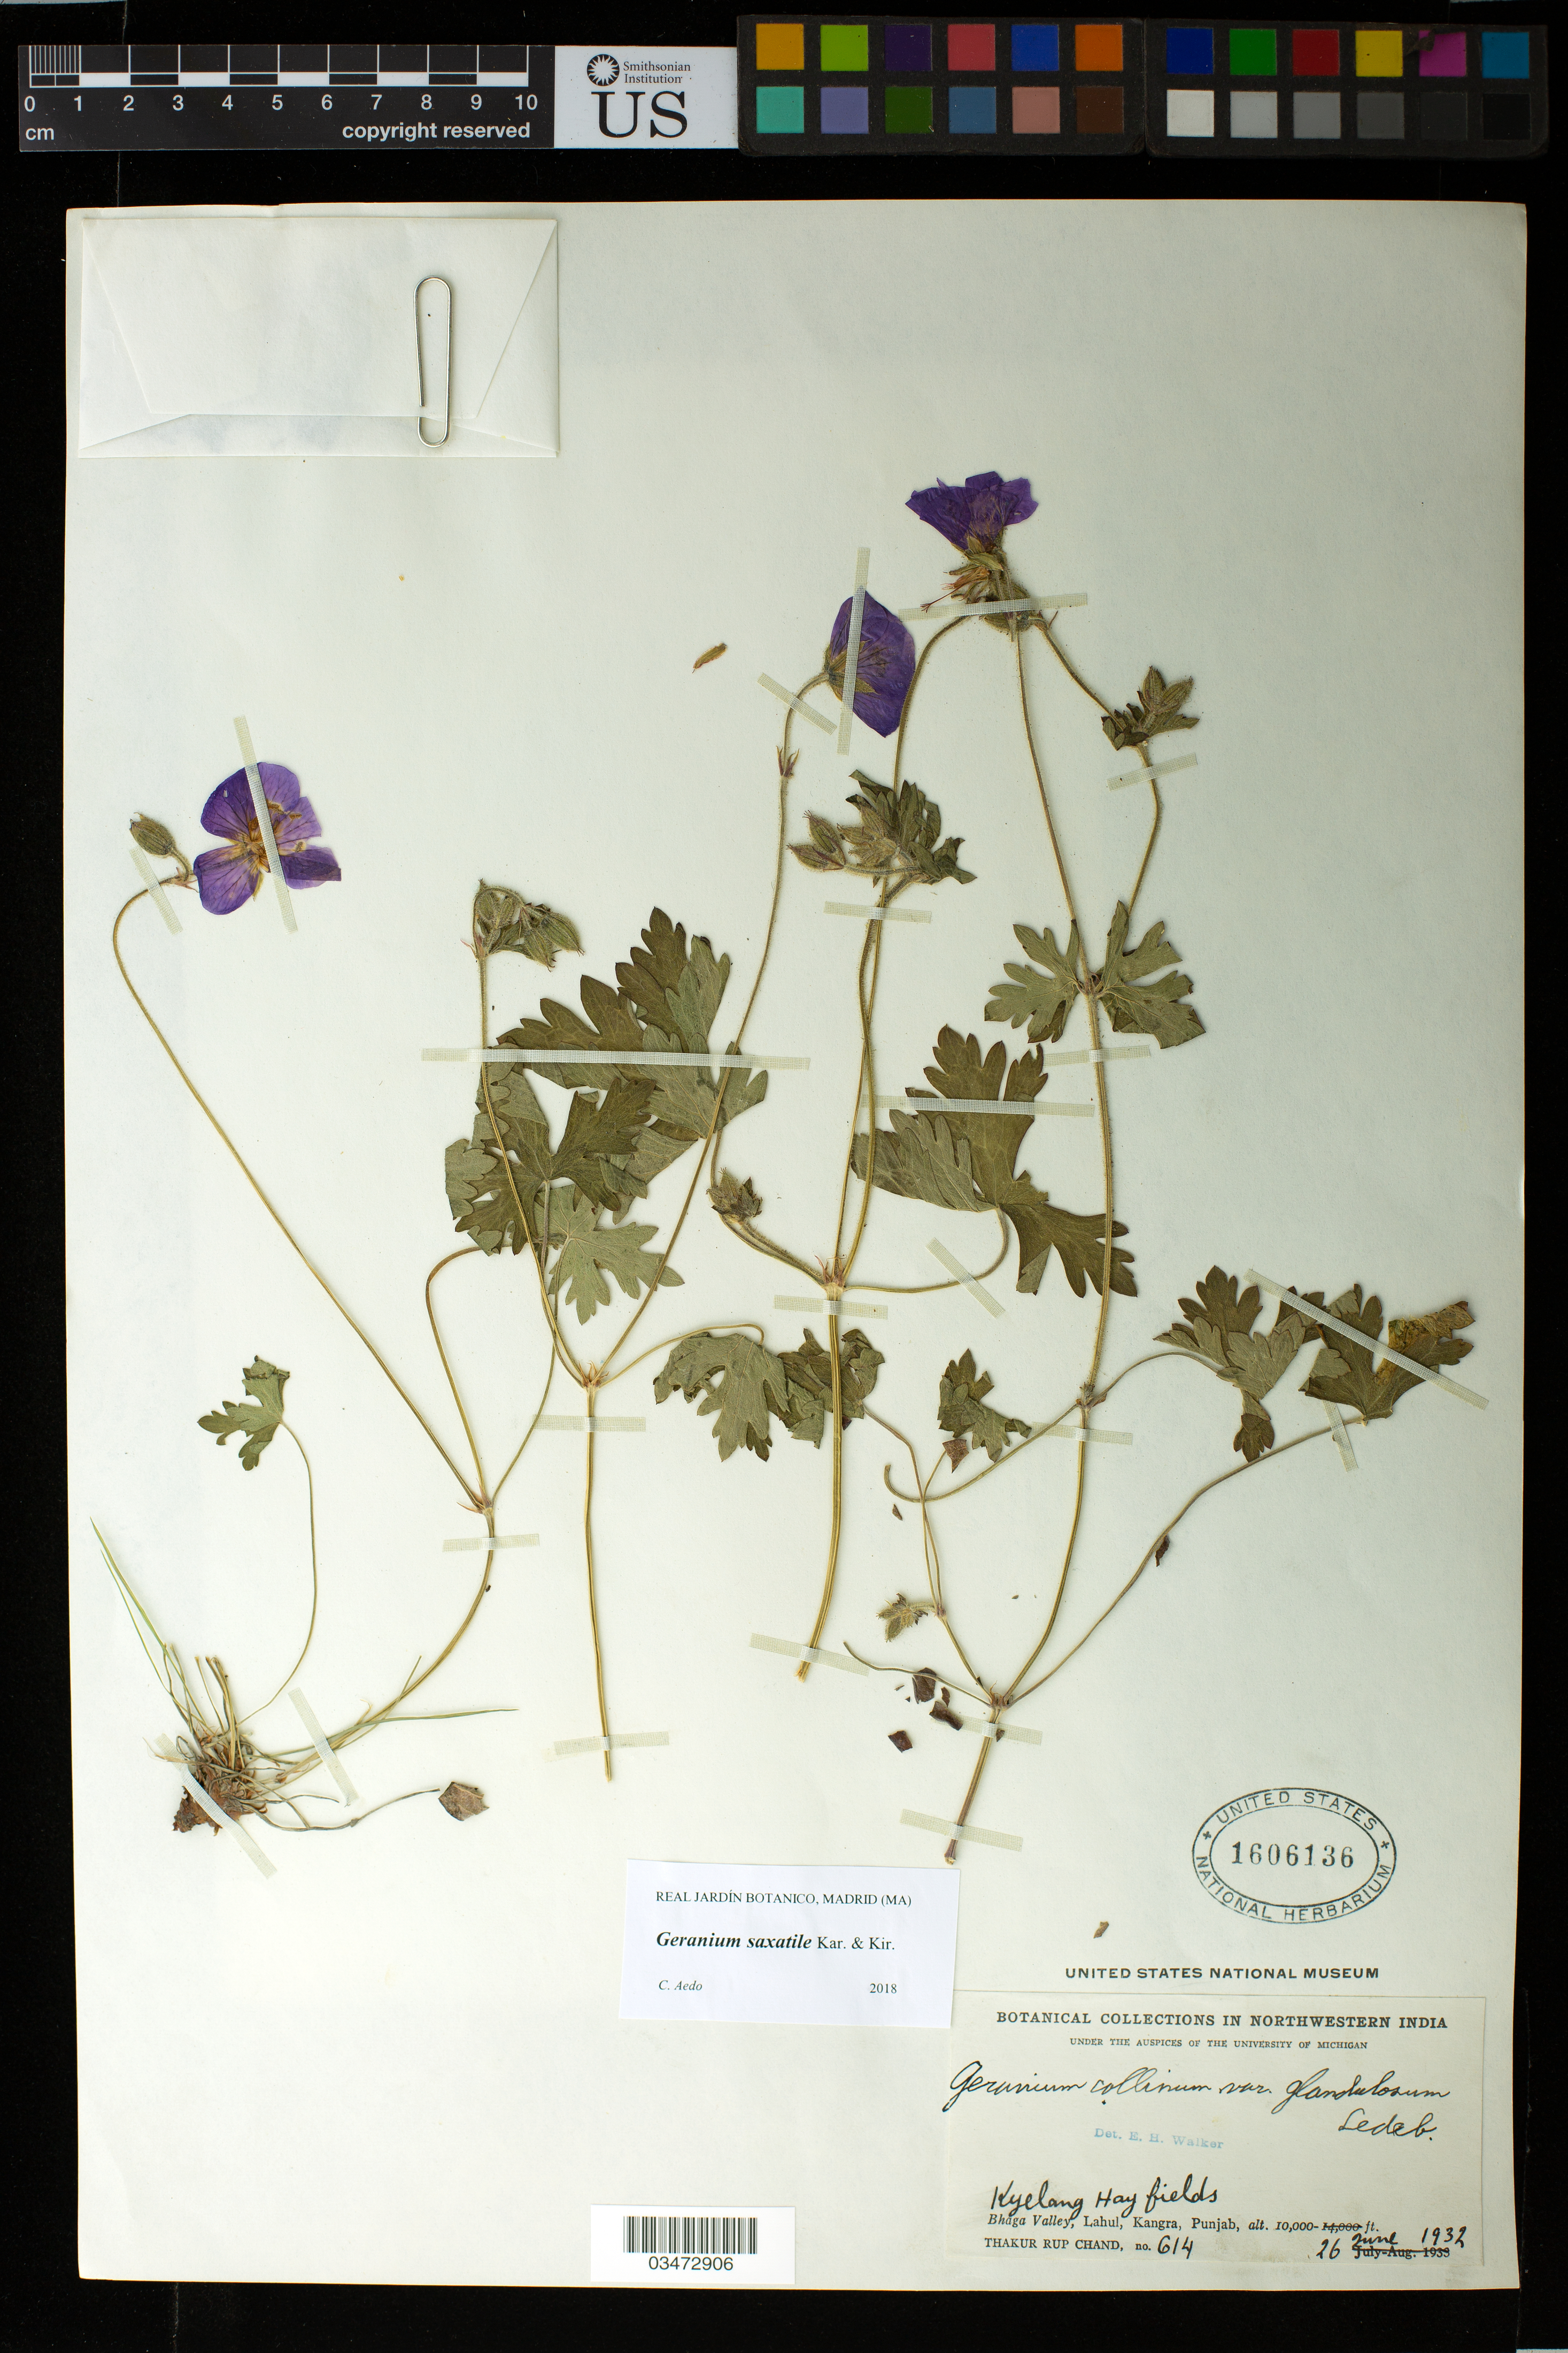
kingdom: Plantae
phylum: Tracheophyta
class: Magnoliopsida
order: Geraniales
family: Geraniaceae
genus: Geranium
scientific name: Geranium saxatile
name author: Kar. & Kir.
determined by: Aedo, C.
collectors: T. R. Chand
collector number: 614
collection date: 1932-06-26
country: India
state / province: Himachal Pradesh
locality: Northwestern India, Kyelang Hay fields, Bhaga Valley, Lahul, Kangra, Punjab.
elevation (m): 3048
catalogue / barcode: US 1606136